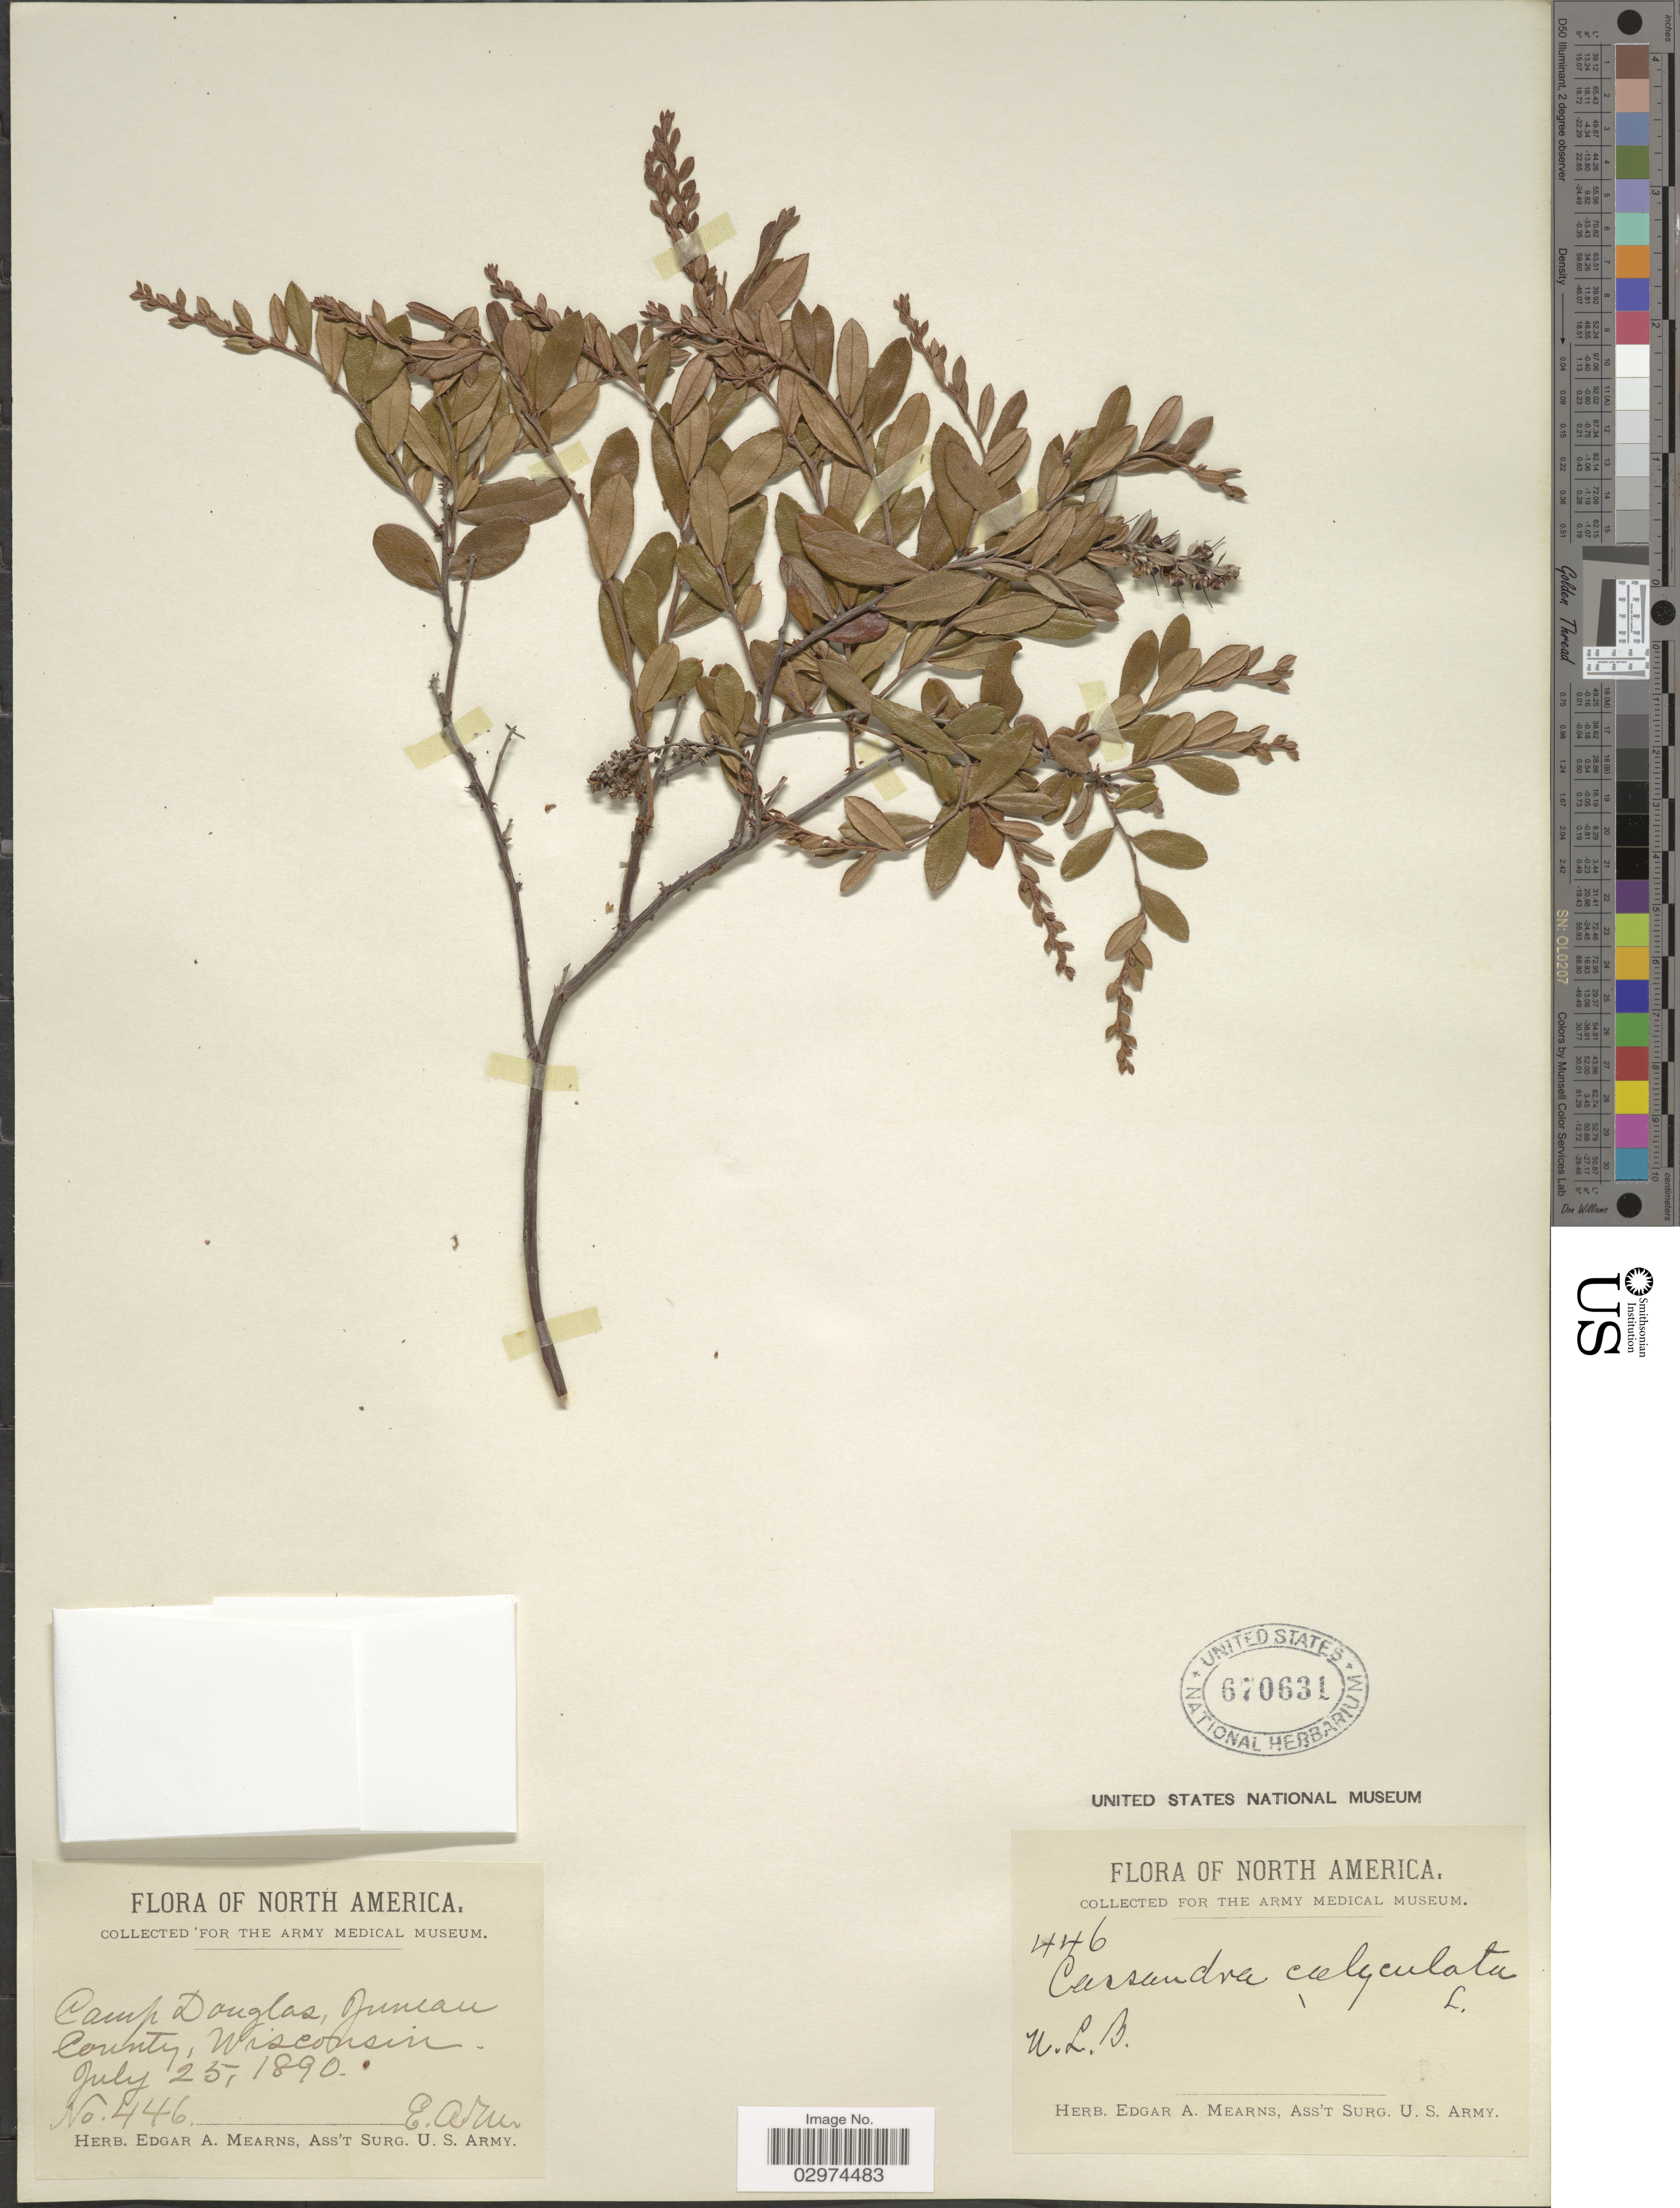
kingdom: Plantae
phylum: Tracheophyta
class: Magnoliopsida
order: Ericales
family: Ericaceae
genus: Chamaedaphne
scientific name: Chamaedaphne calyculata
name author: (L.) Moench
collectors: E. A. Mearns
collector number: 446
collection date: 1890-07-25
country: United States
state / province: Wisconsin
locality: Camp Douglas, Juneau County.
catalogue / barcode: US 670631